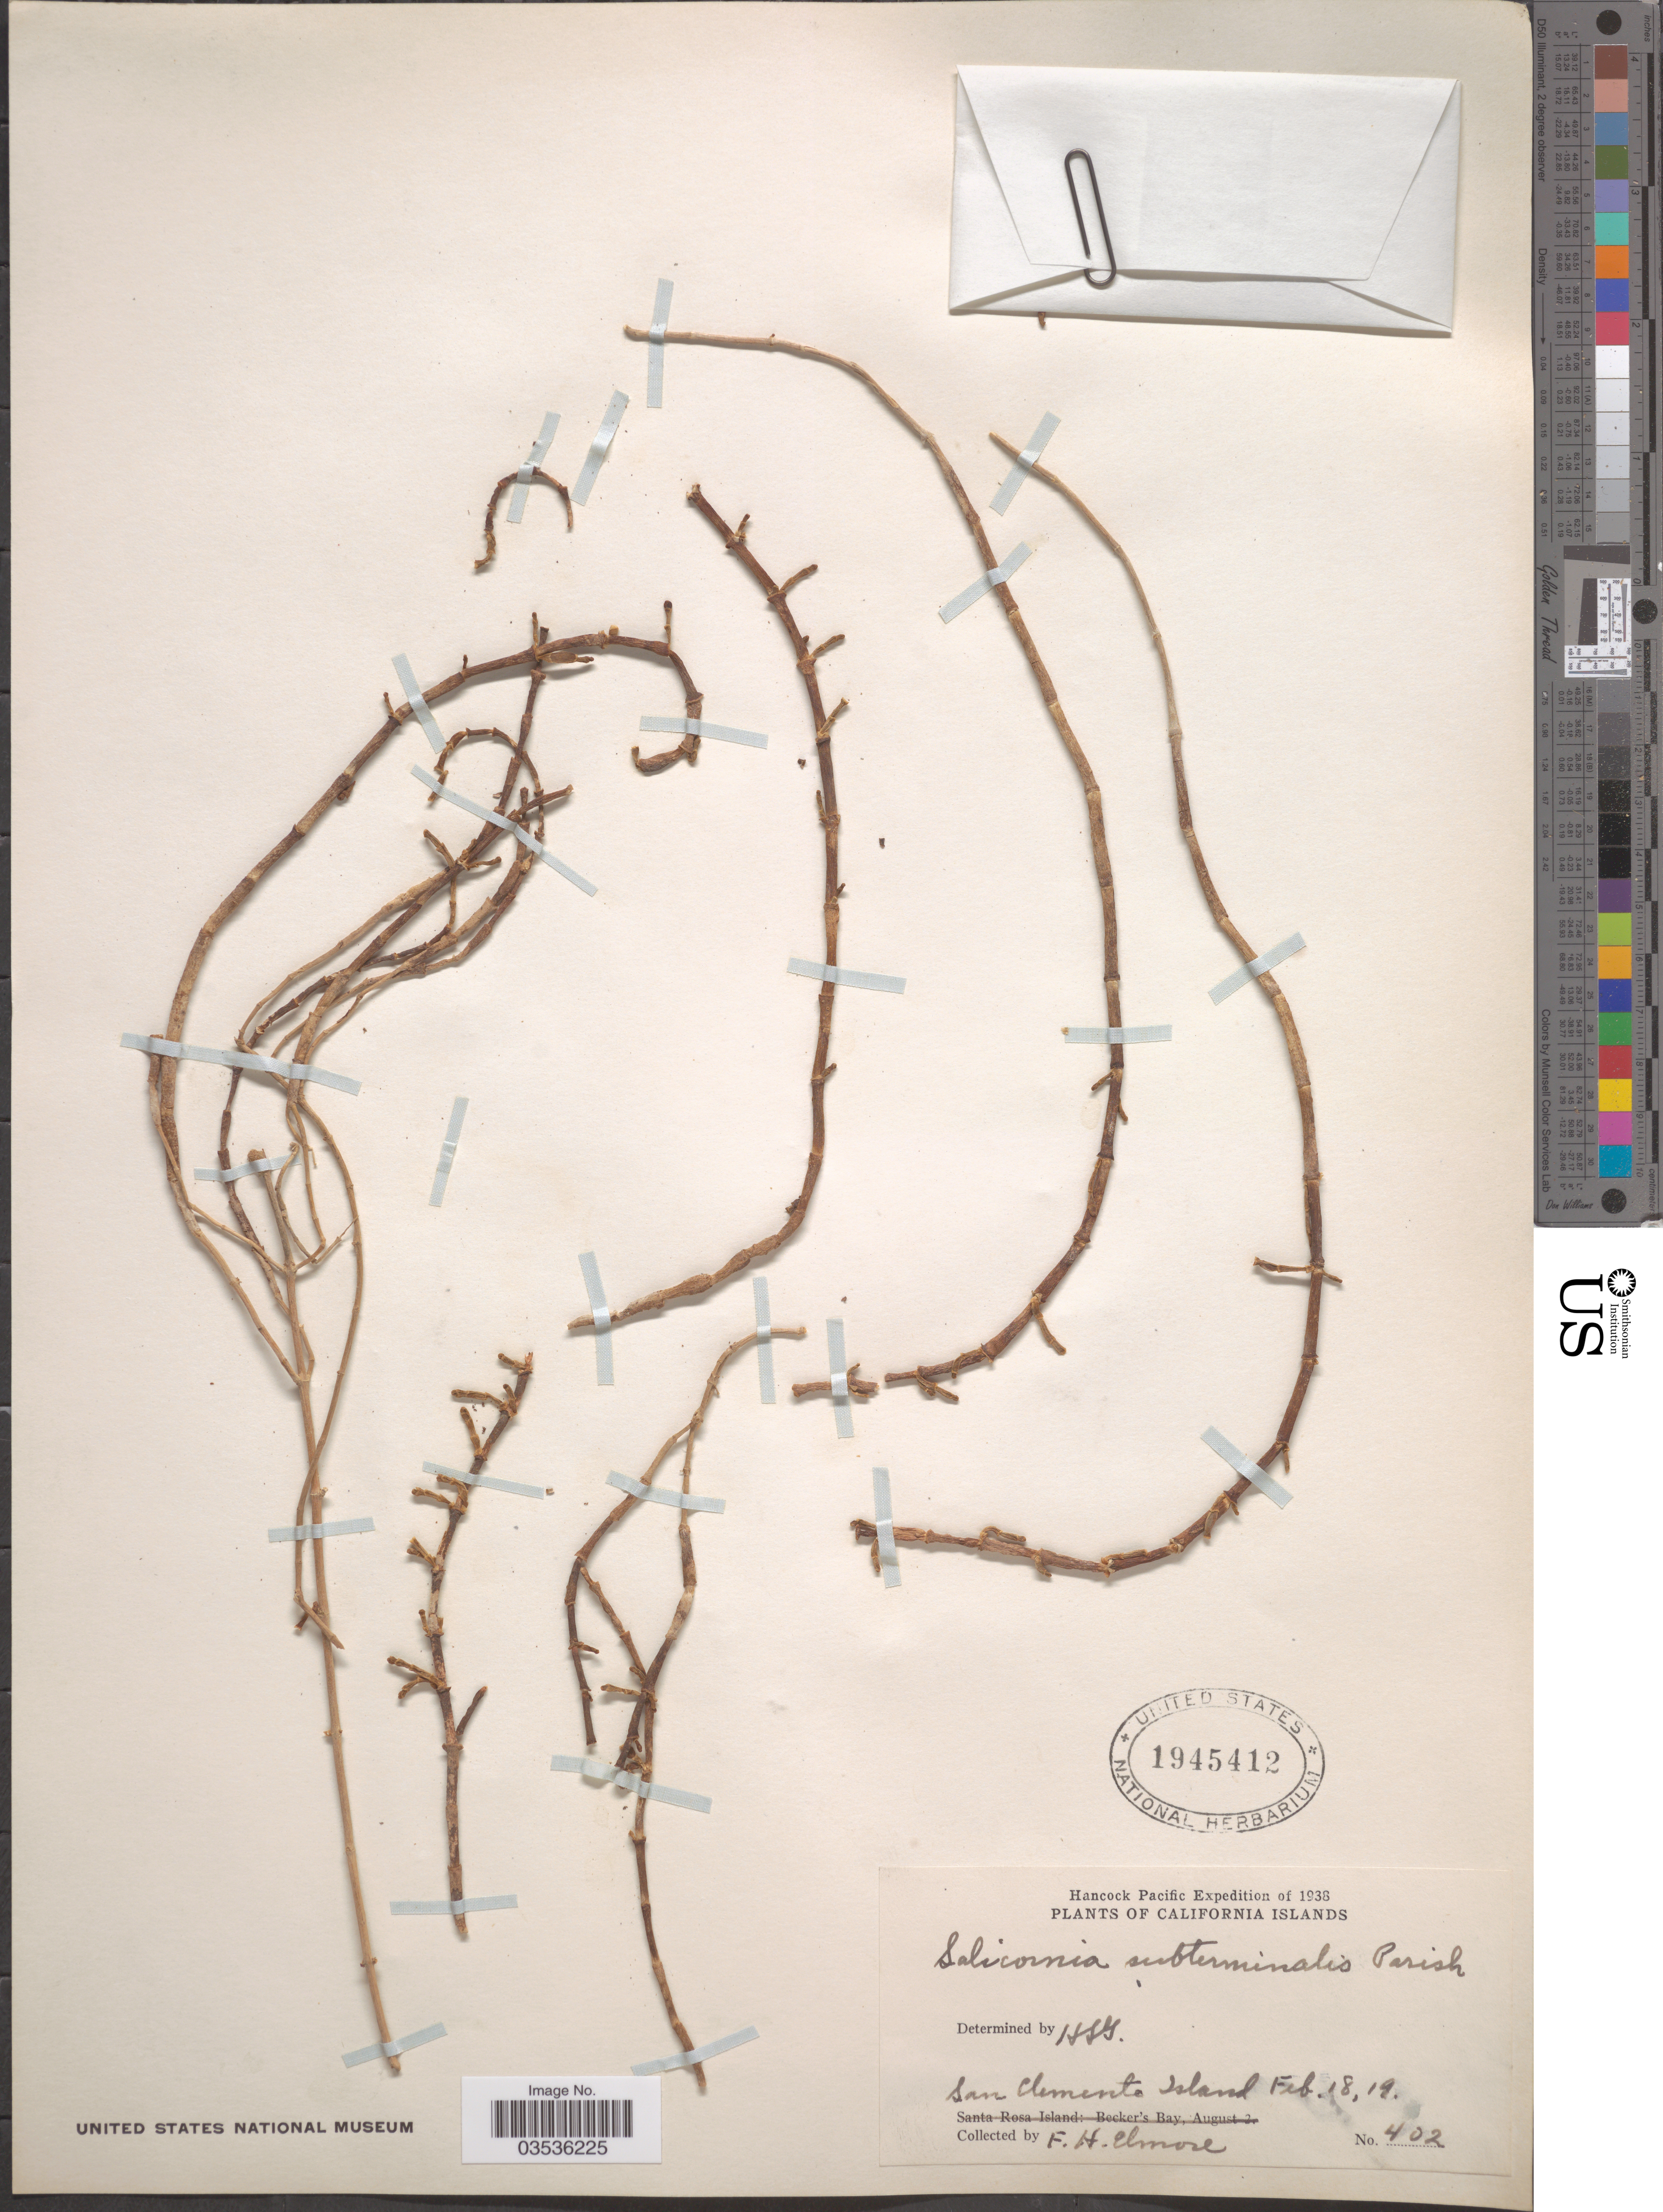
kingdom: Plantae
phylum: Tracheophyta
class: Magnoliopsida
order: Caryophyllales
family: Amaranthaceae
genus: Salicornia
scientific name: Salicornia subterminalis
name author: Parish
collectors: F. H. Elmore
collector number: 402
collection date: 1938-02-18/1938-02-19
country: United States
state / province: California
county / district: Los Angeles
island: San Clemente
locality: California Islands. San Clemente Island.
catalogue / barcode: US 1945412